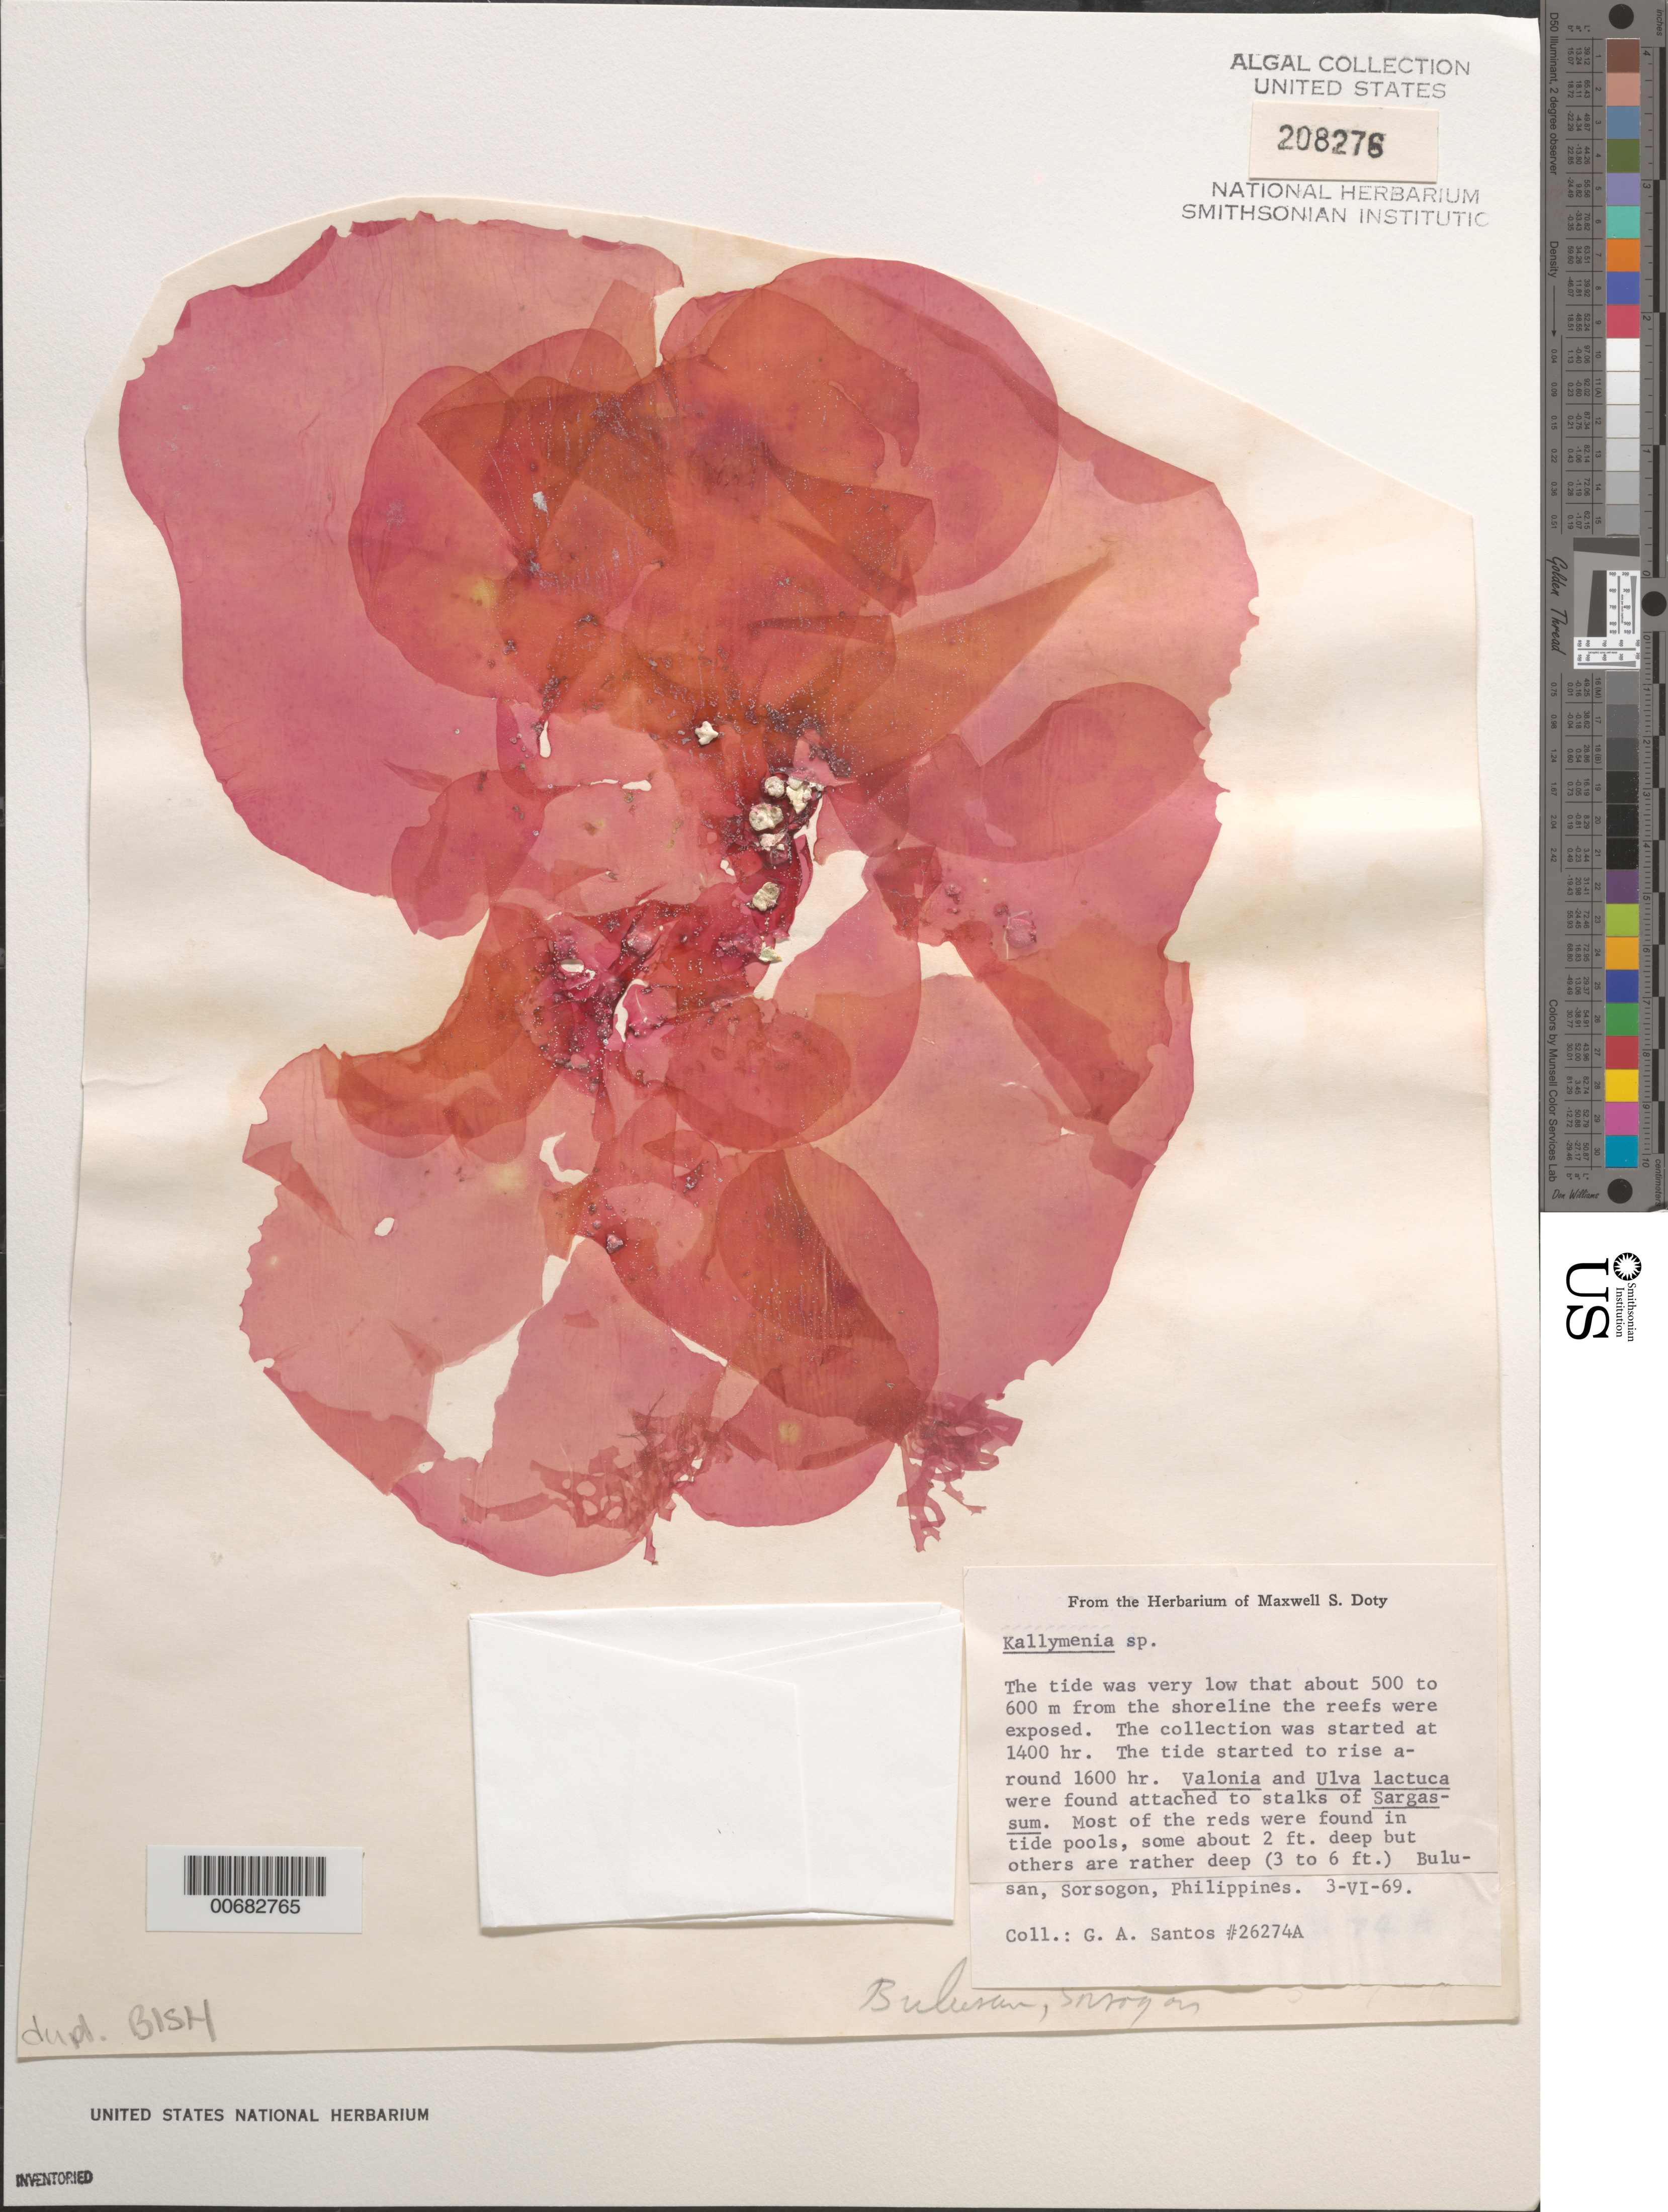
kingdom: Plantae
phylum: Rhodophyta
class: Florideophyceae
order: Gigartinales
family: Kallymeniaceae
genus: Kallymenia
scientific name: Kallymenia sp.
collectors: G. Santos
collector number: MSD 26274A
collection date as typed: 03 Jun 1969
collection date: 1969-06-03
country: Philippines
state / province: Bicol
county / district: Sorsogon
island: Luzon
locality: Bulusan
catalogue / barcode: US 208276